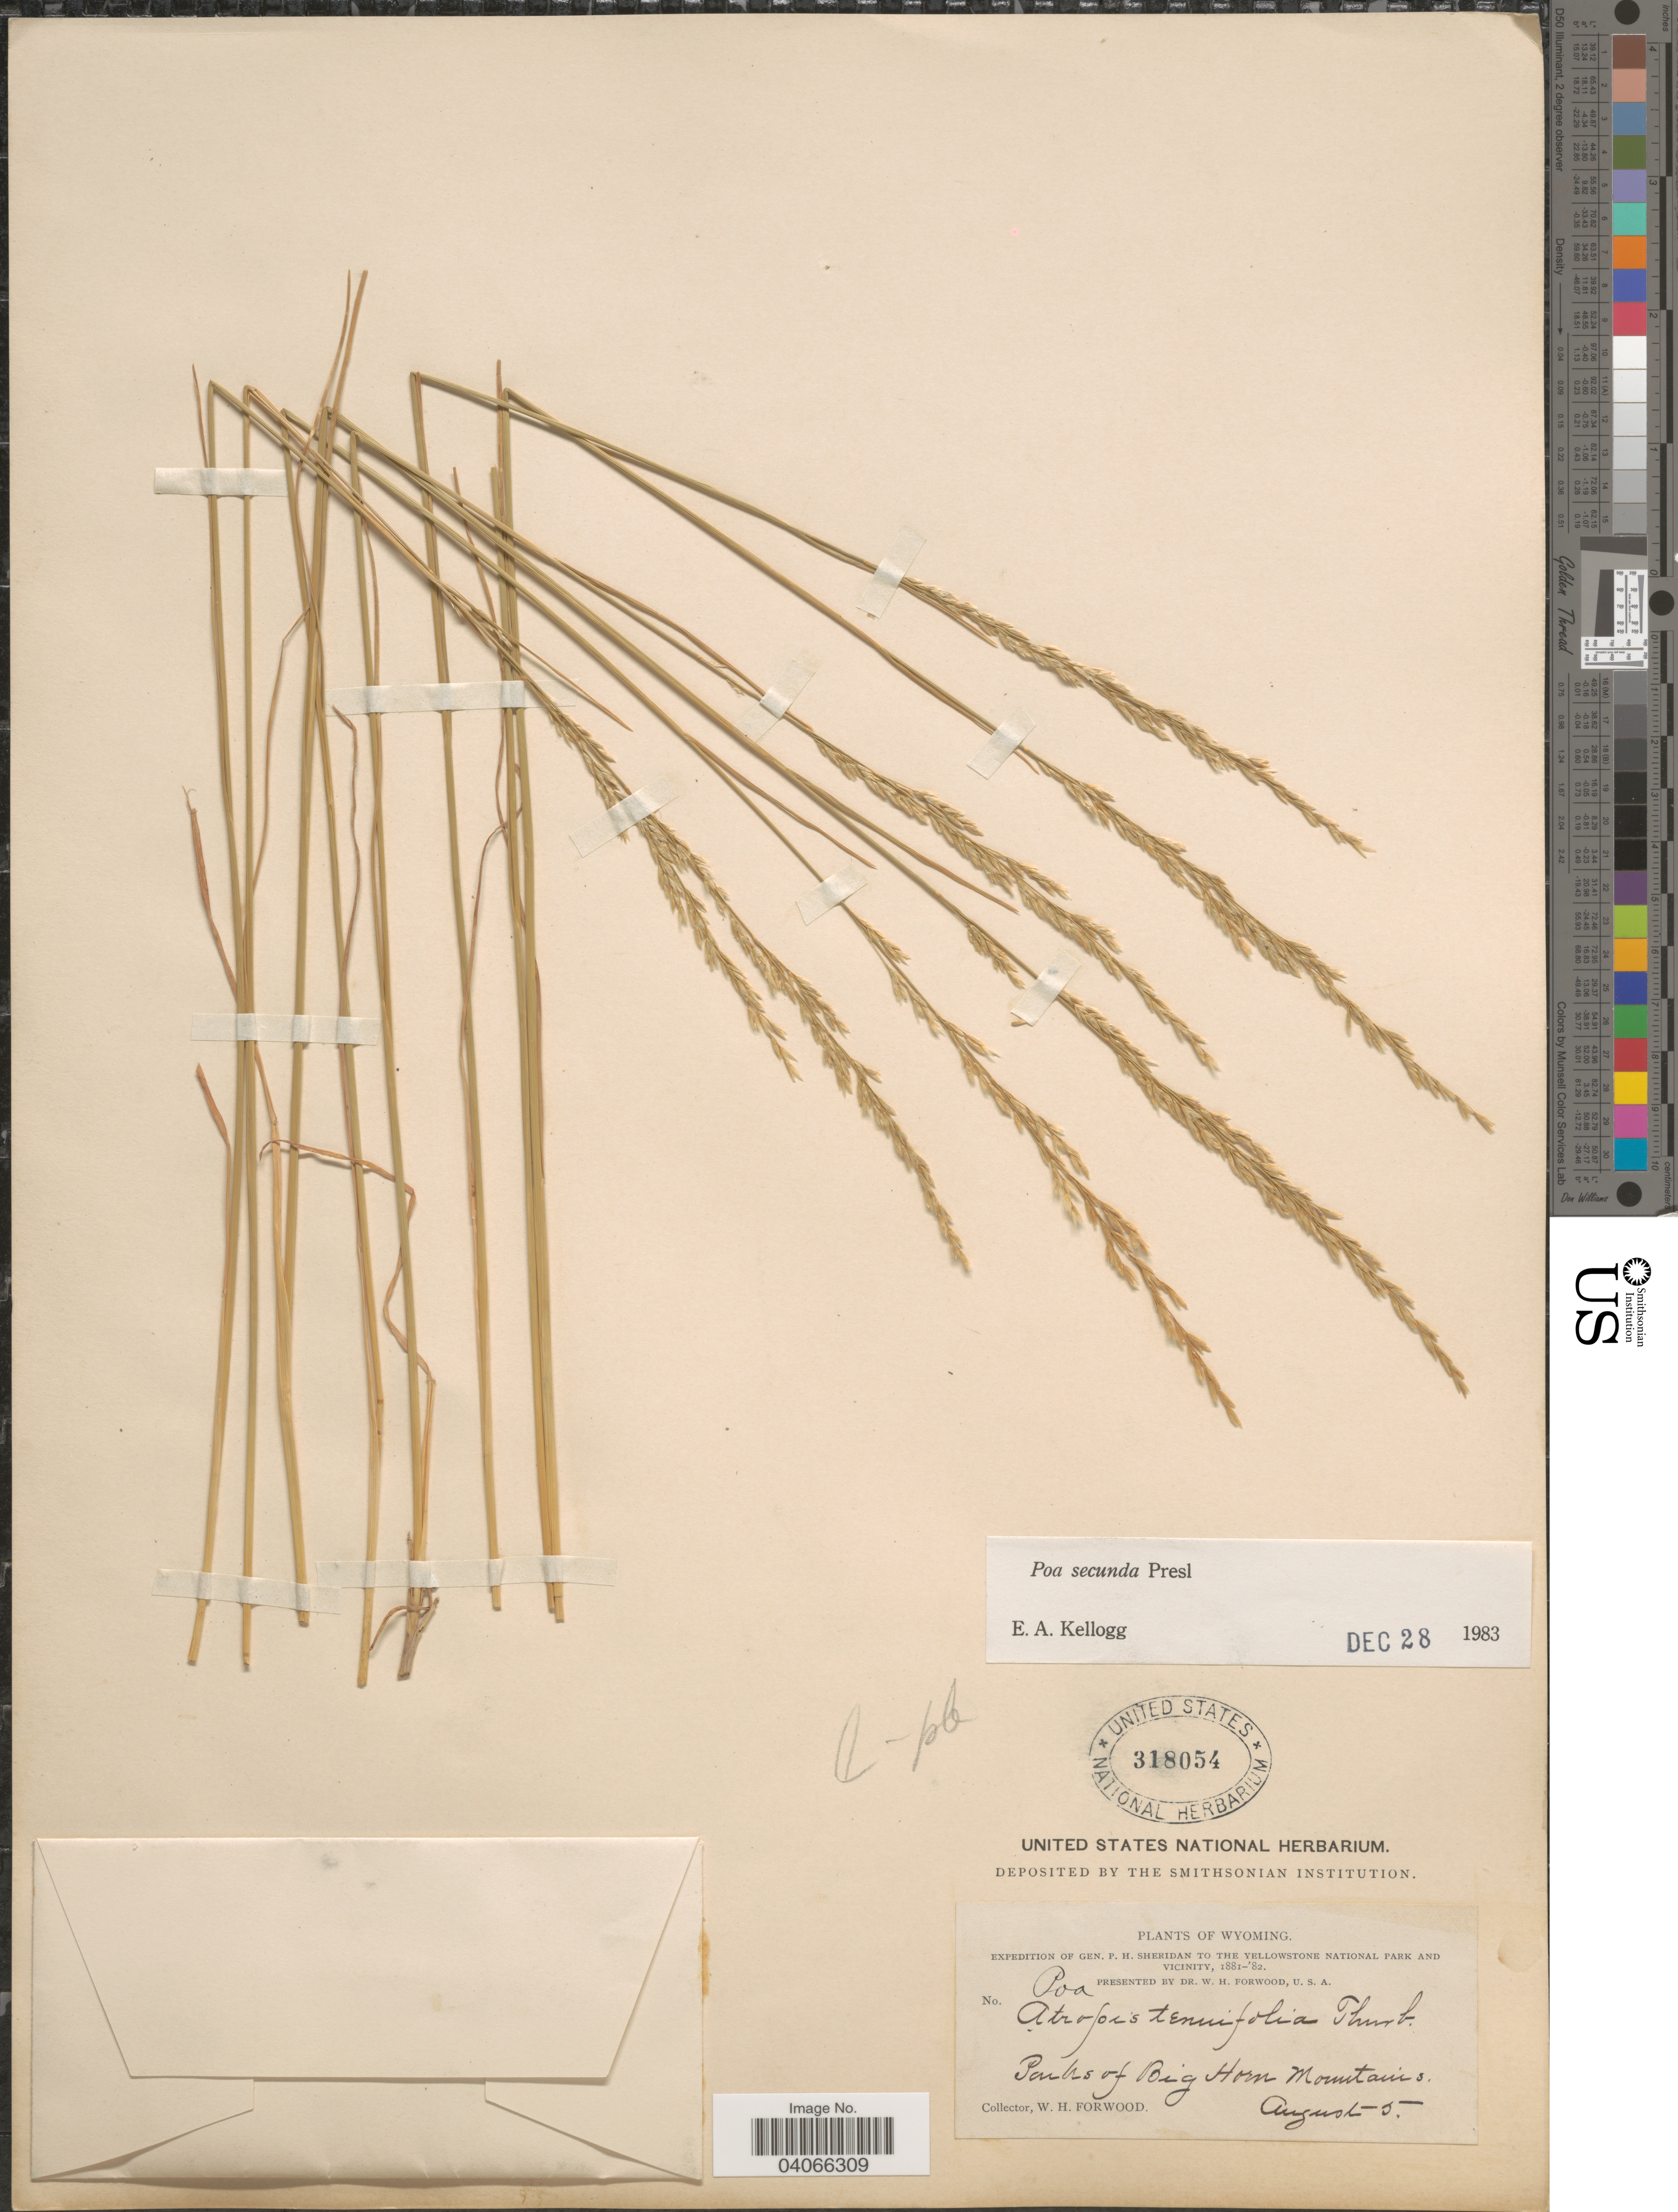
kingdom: Plantae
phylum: Tracheophyta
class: Liliopsida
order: Poales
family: Poaceae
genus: Poa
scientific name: Poa secunda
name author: J. Presl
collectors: W. Forwood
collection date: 1881-08-05/1882-08-05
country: United States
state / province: Wyoming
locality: Expedition of Gen. P.H. Sheridan to the Yellowstone National Park and Vicinity, 1881-'82. Parks of Big Horn Mountains.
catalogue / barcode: US 318054